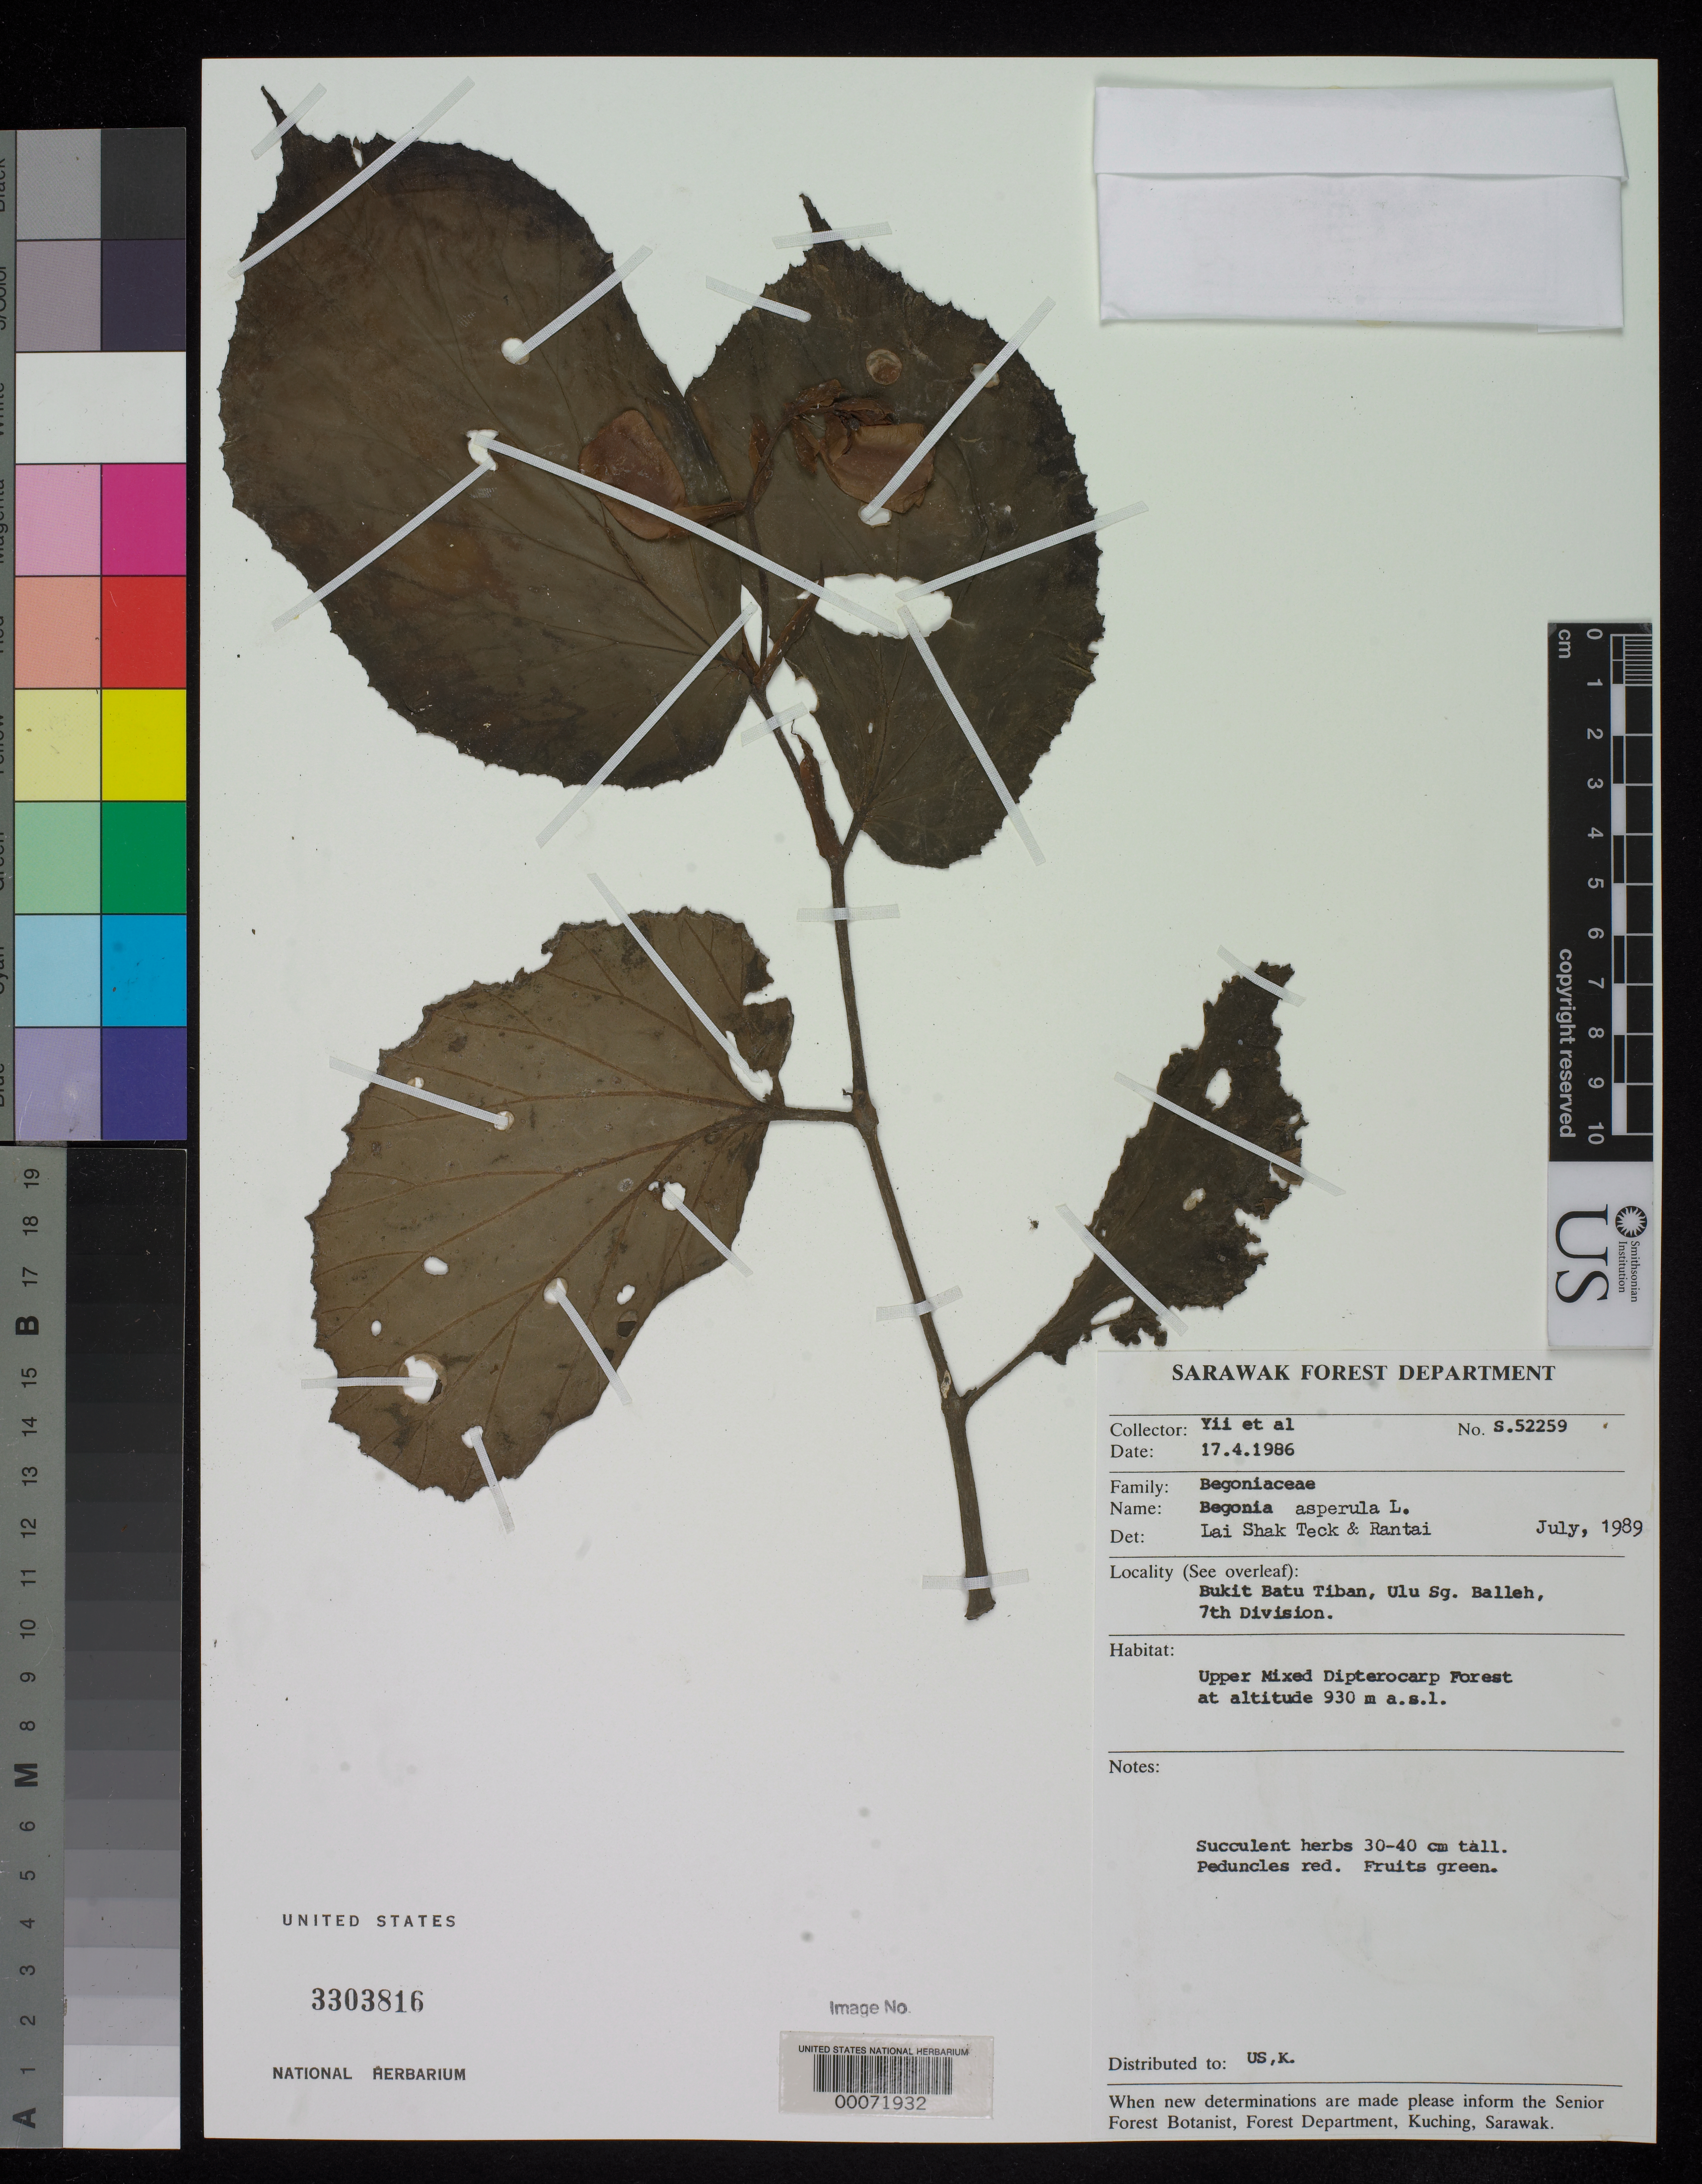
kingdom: Plantae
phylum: Tracheophyta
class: Magnoliopsida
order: Cucurbitales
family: Begoniaceae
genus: Begonia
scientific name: Begonia sp.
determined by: Strong, Mark T., (BOT), Smithsonian Institution - National Museum of Natural History (UNITED STATES)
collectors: -. Yii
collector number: S 52259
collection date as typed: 17 Apr 1986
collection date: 1986-04-17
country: Malaysia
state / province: Sarawak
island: Borneo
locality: Bukit batu tiban, ulu, balleh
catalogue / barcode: US 3303816